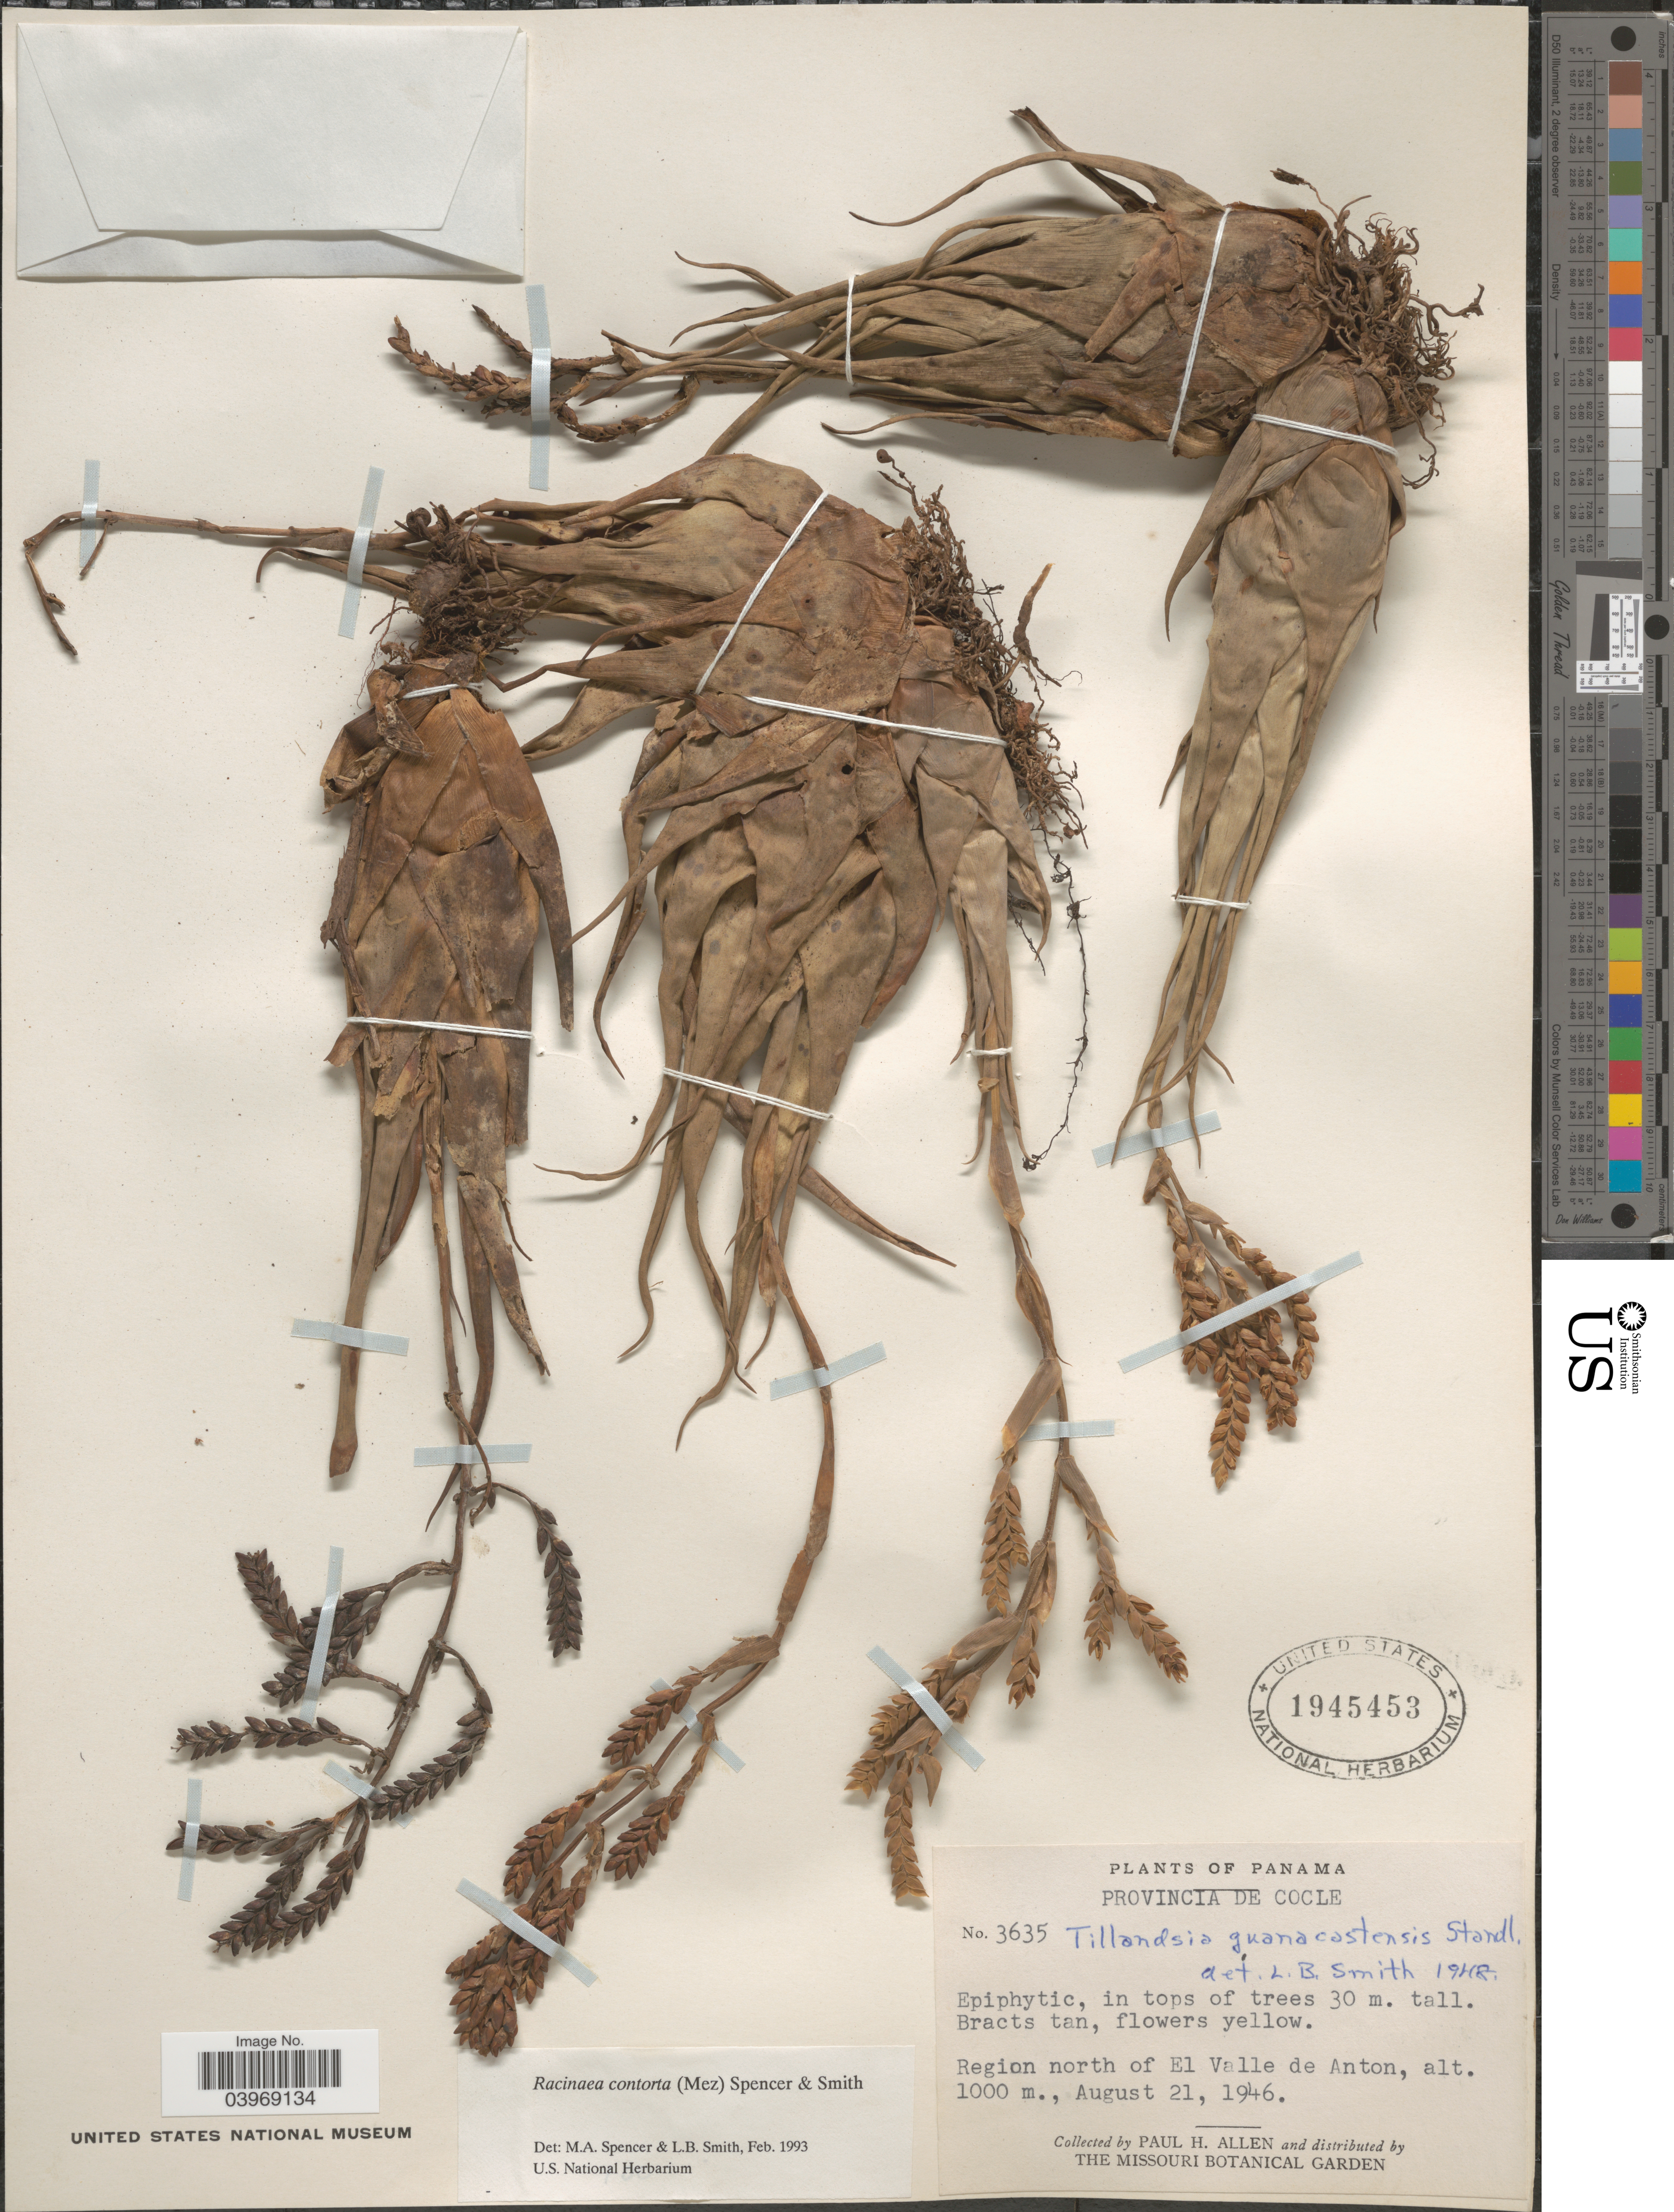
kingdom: Plantae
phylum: Tracheophyta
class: Liliopsida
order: Poales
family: Bromeliaceae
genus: Racinaea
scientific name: Racinaea contorta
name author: (Mez & Pittier) M.A. Spencer & L.B. Sm.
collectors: P. H. Allen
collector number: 3635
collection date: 1946-08-21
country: Panama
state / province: Cocle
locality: Region north of El Valle de Anton.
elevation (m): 1000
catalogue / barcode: US 1945453